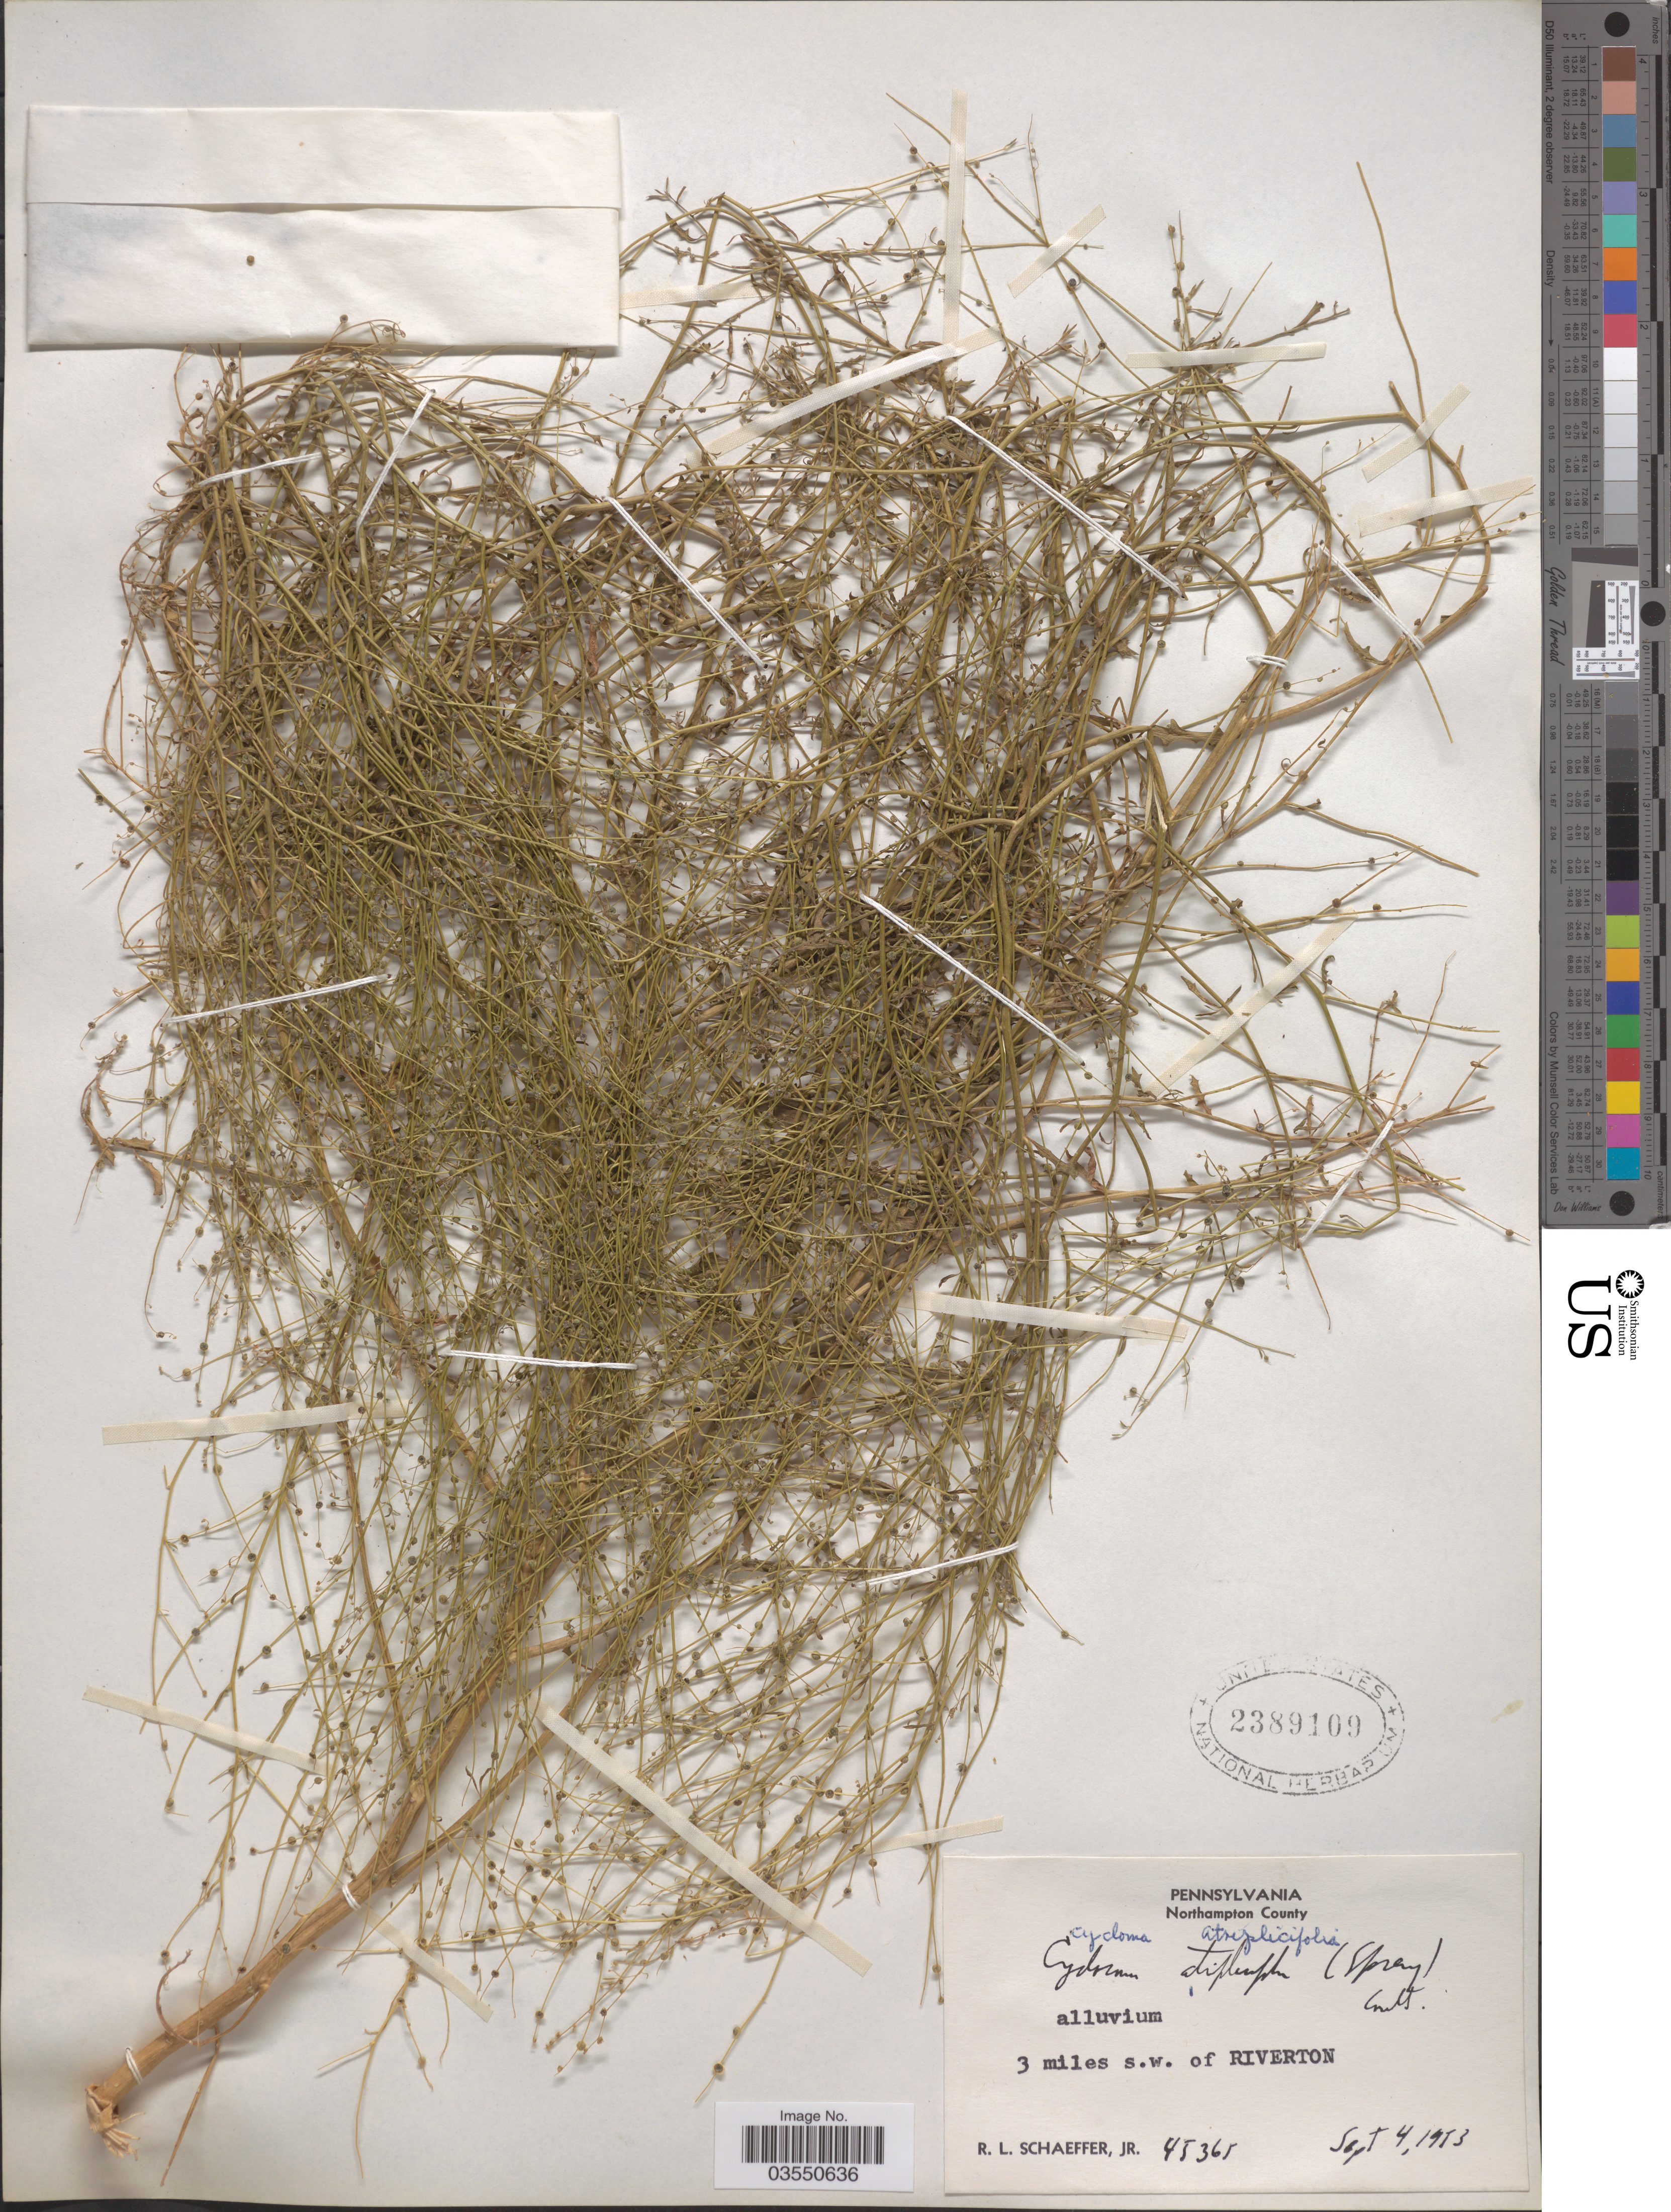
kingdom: Plantae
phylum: Tracheophyta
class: Magnoliopsida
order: Caryophyllales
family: Amaranthaceae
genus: Dysphania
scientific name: Dysphania atriplicifolia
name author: (Spreng.) G. Kadereit et al.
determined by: U.S. National Herbarium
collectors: R. L. Schaeffer Jr.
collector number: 45365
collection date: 1953-09-04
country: United States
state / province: Pennsylvania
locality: Northampton County. 3 miles s.w. of Riverton.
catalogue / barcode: US 2389109